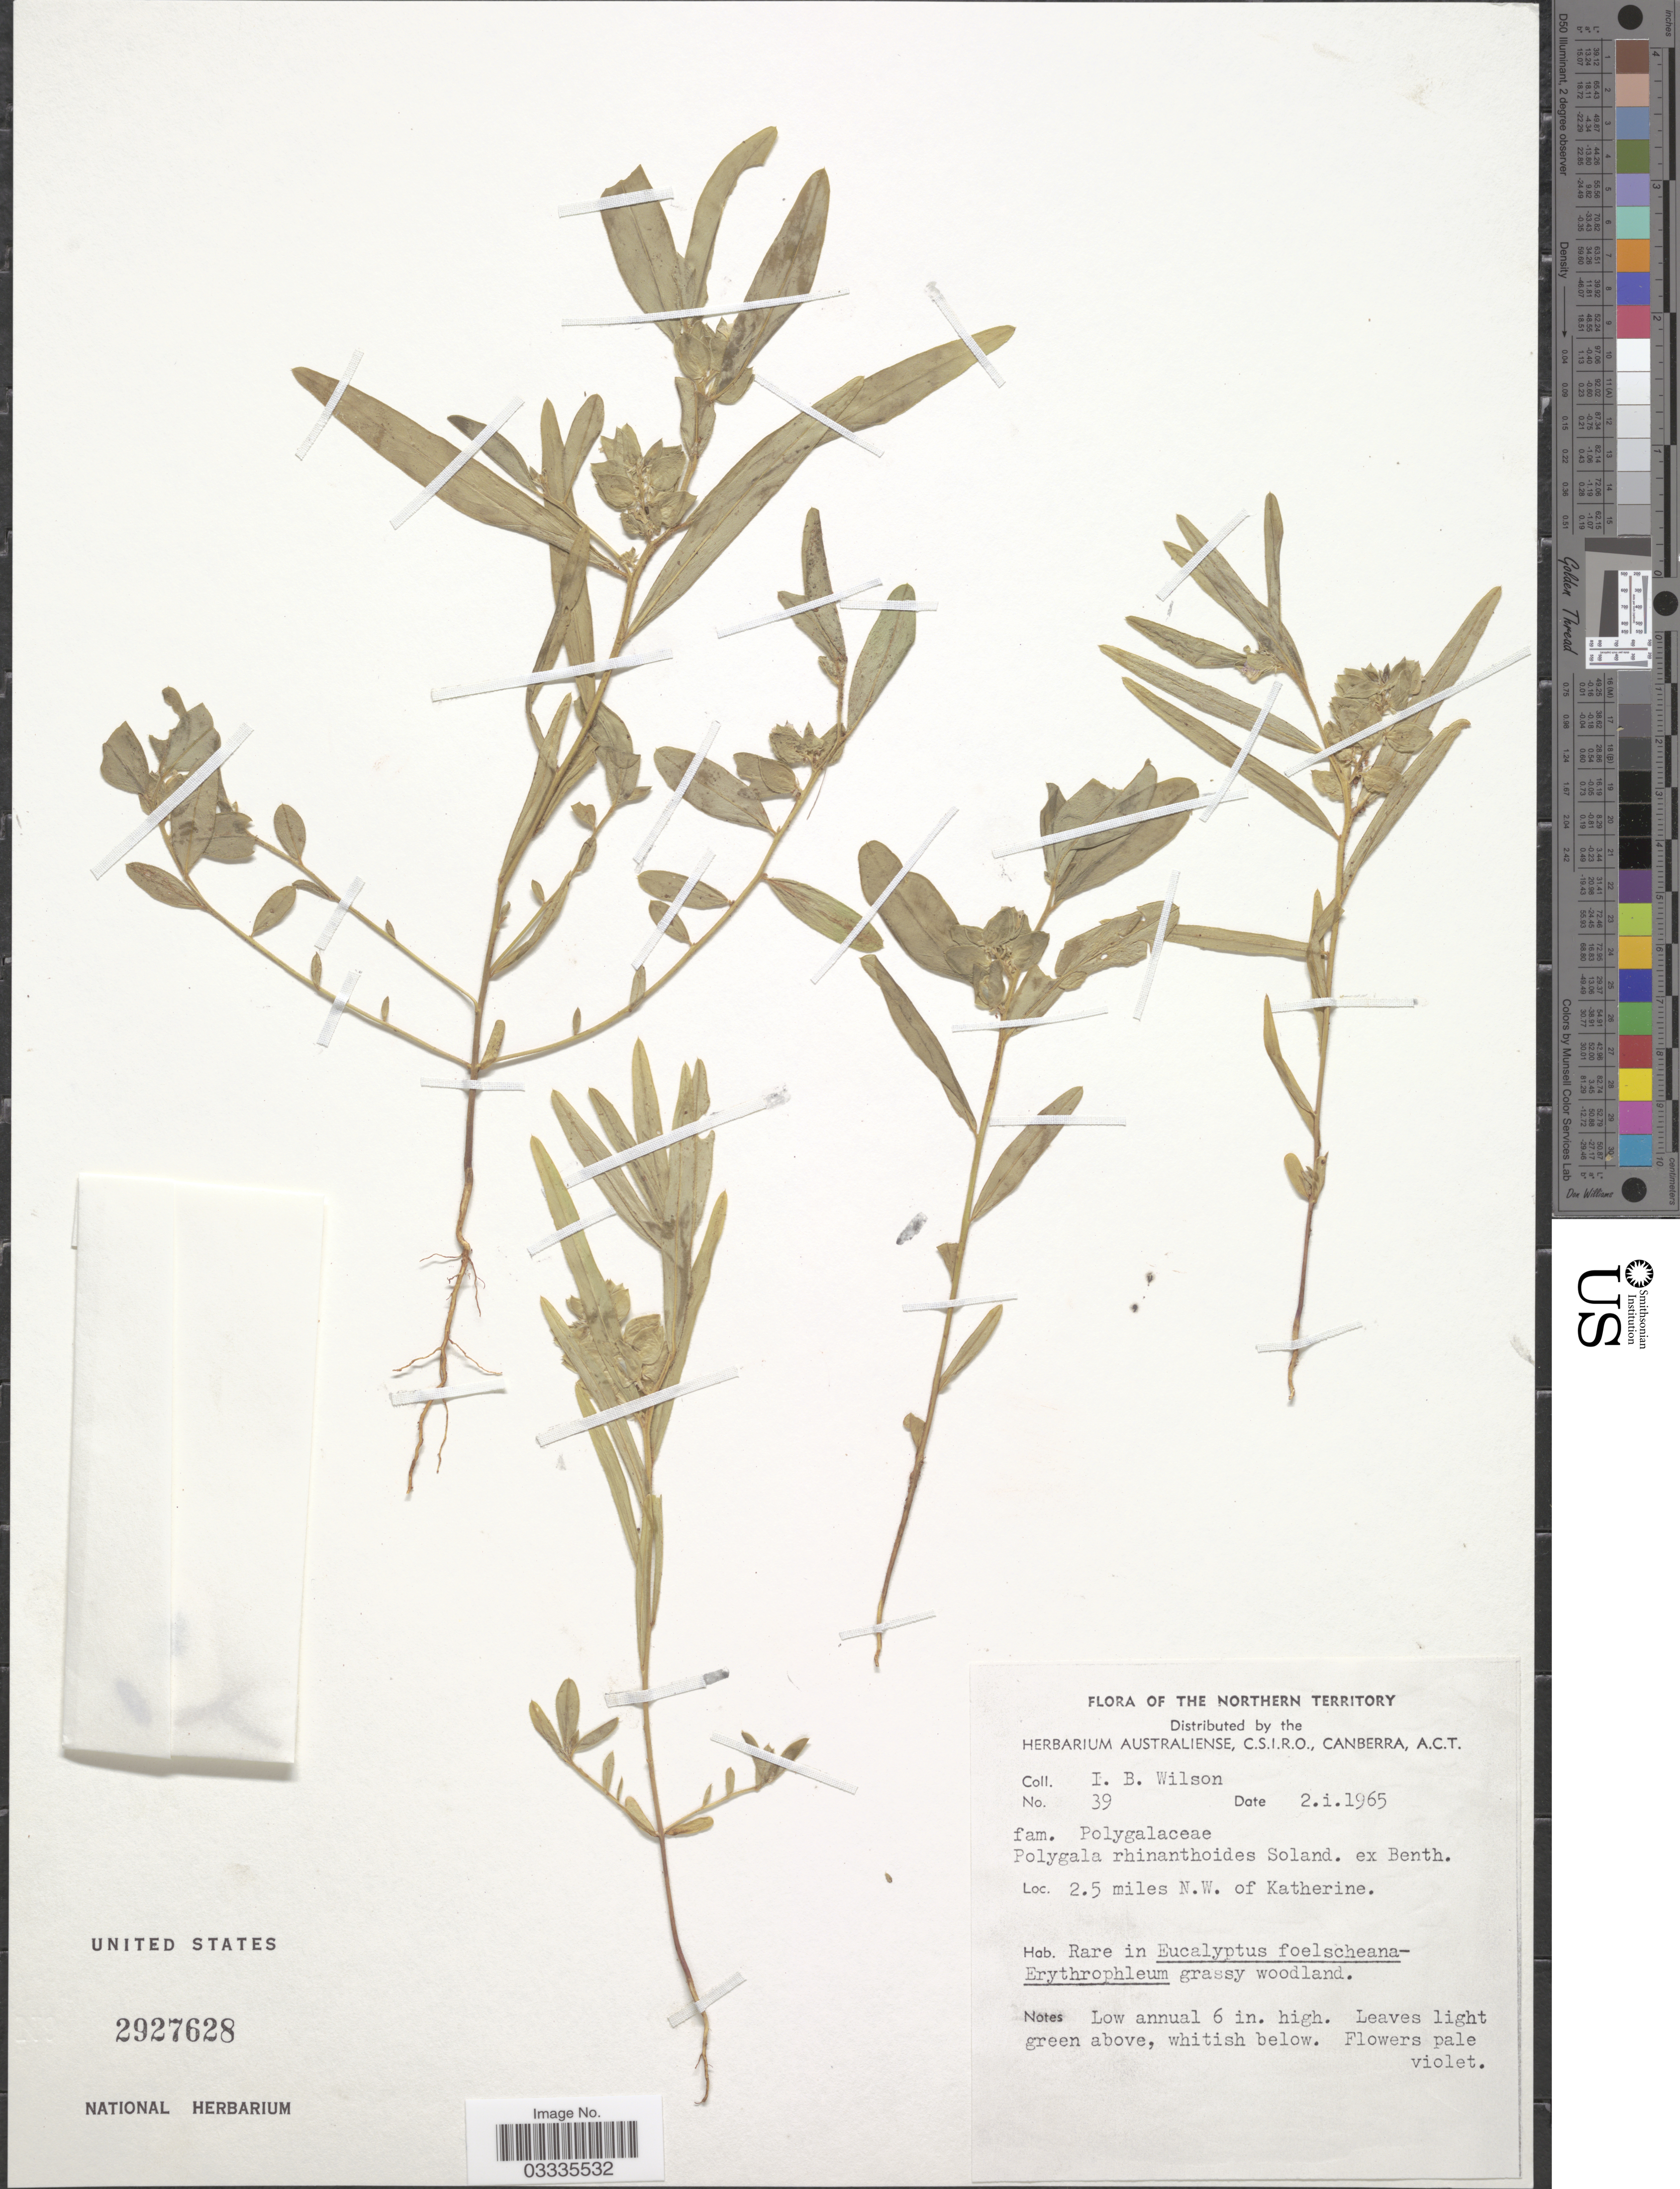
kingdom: Plantae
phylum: Tracheophyta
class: Magnoliopsida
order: Fabales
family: Polygalaceae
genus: Polygala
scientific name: Polygala rhinanthoides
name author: Sol. ex Benth.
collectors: I. B. Wilson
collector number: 39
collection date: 1965-01-02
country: Australia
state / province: Northern Territory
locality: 2.5 miles N.W. of Katherine.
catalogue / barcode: US 2927628